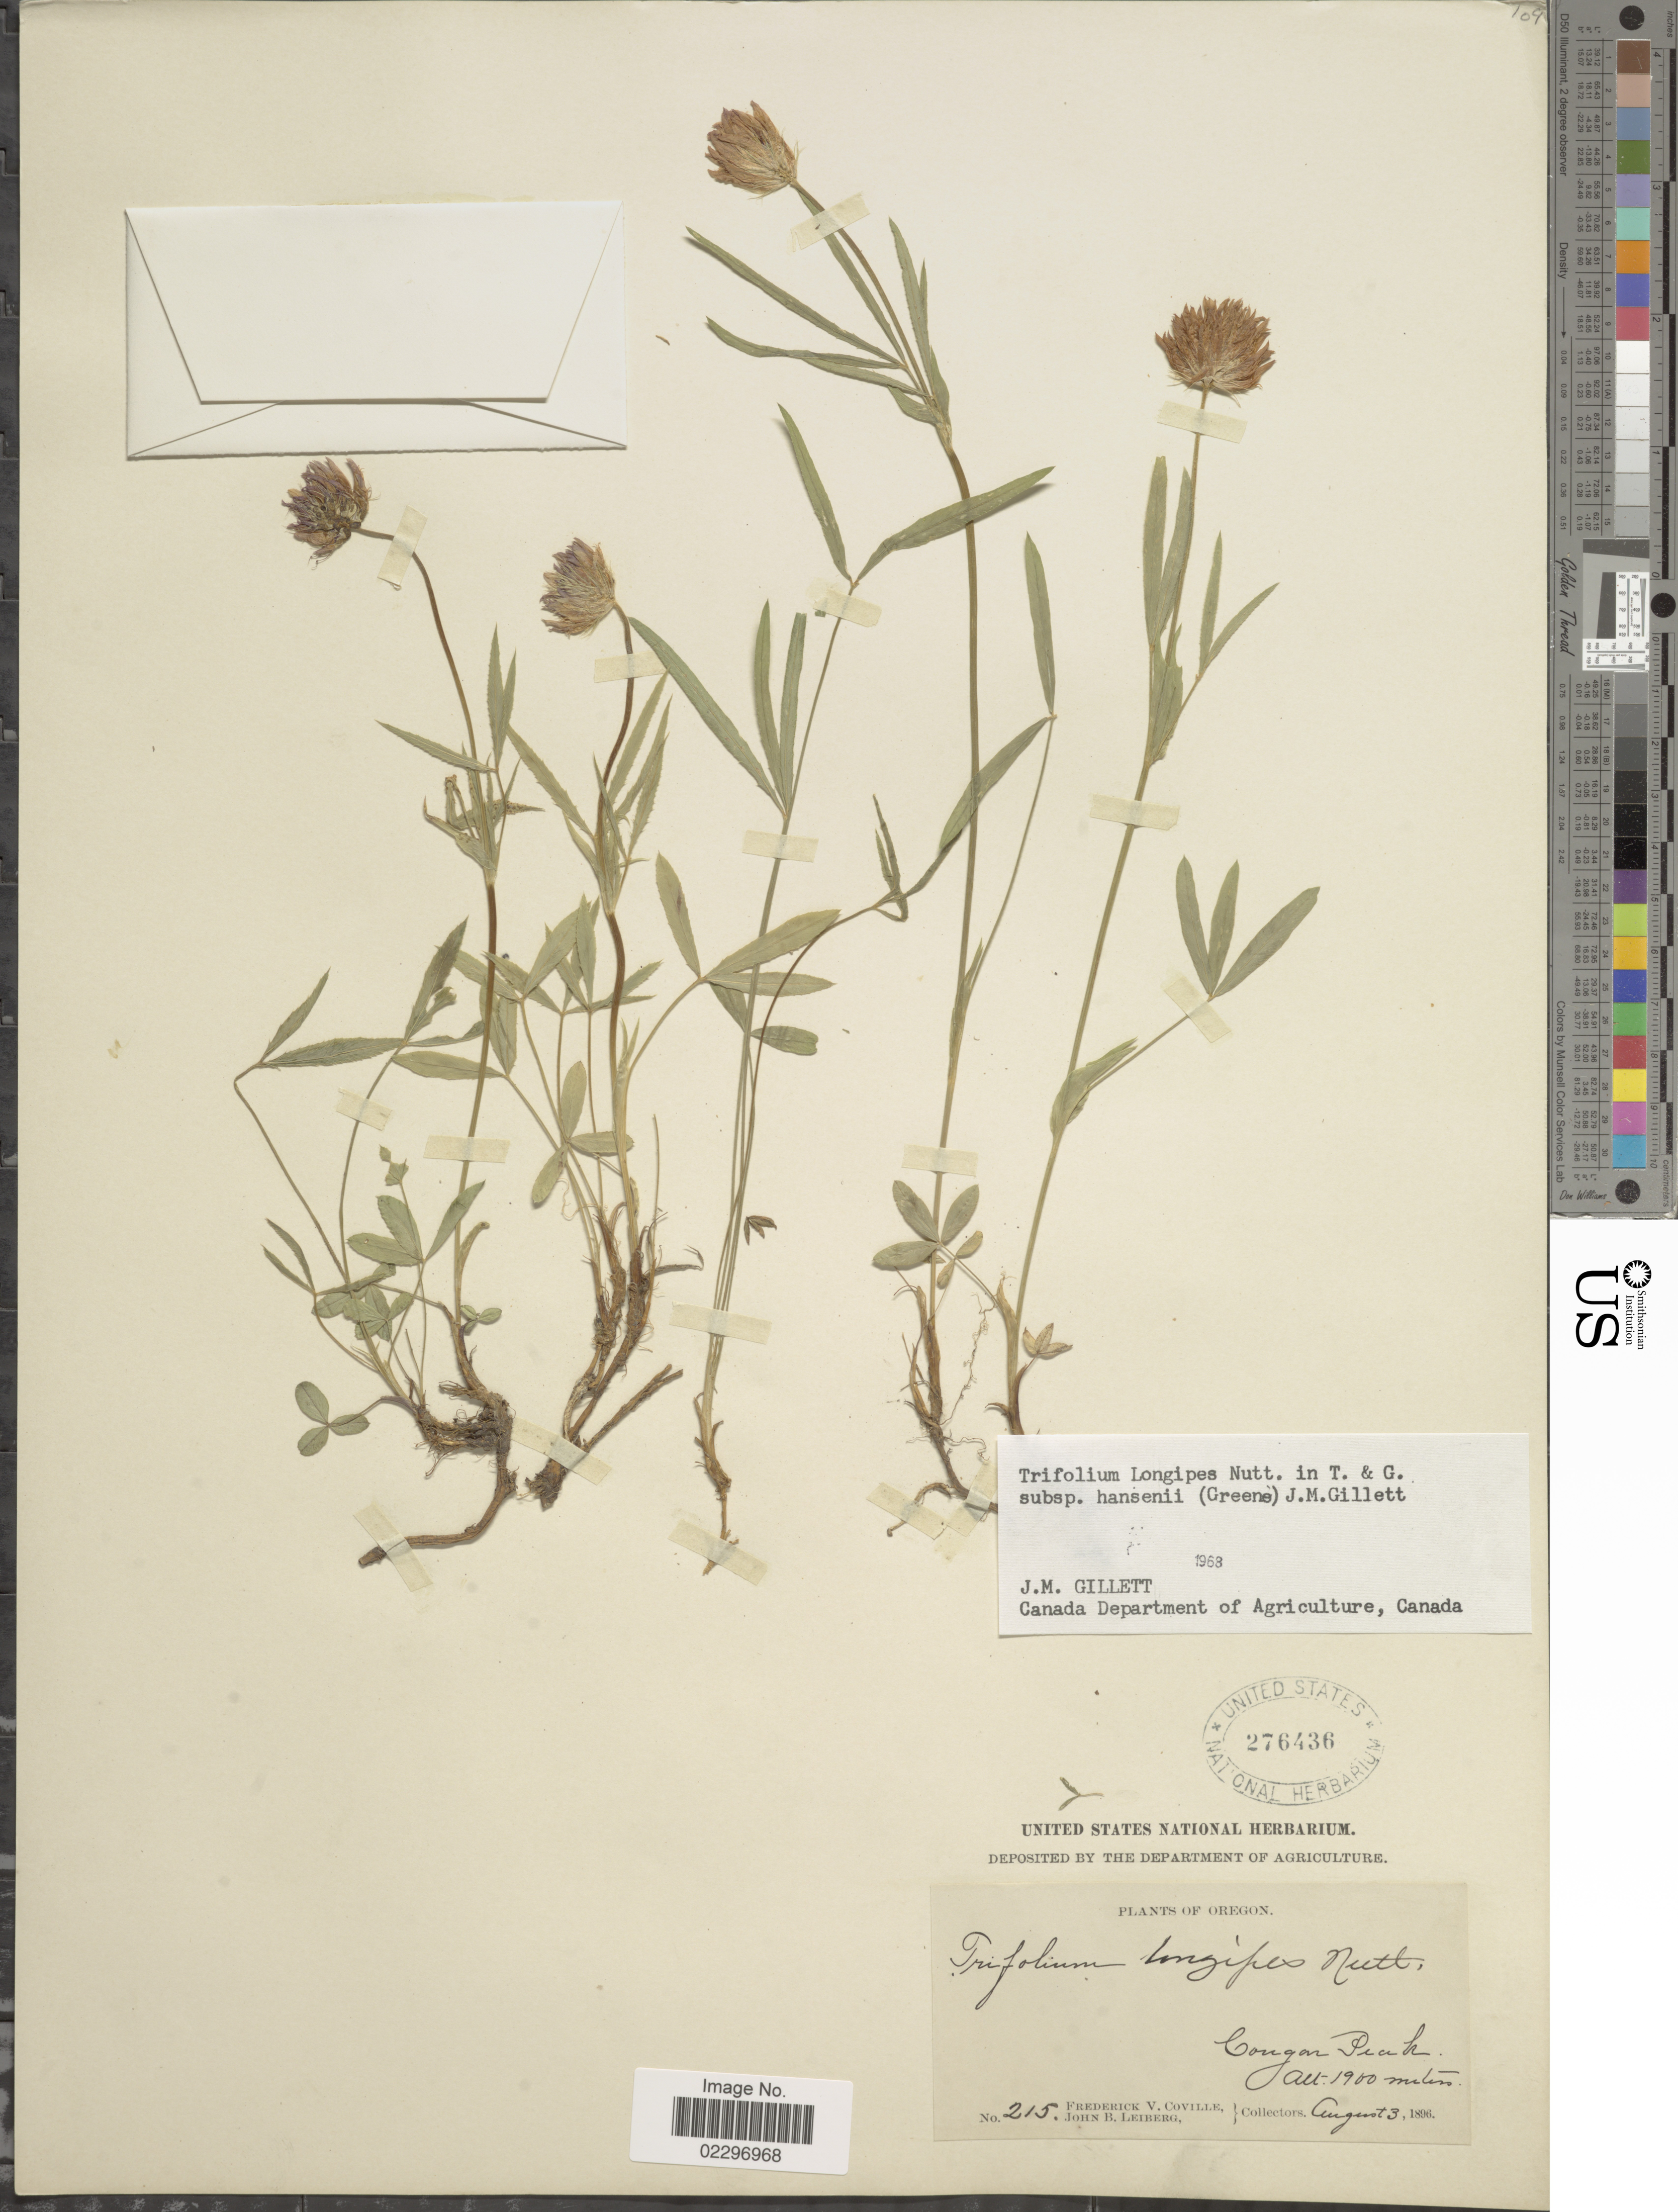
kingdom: Plantae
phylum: Tracheophyta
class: Magnoliopsida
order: Fabales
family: Fabaceae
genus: Trifolium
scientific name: Trifolium longipes subsp. hansenii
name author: (Greene) J.M. Gillett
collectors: F. V. Coville & J. B. Leiberg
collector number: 215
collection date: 1896-08-03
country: United States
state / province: Oregon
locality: Congar Peak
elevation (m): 1900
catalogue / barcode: US 276436